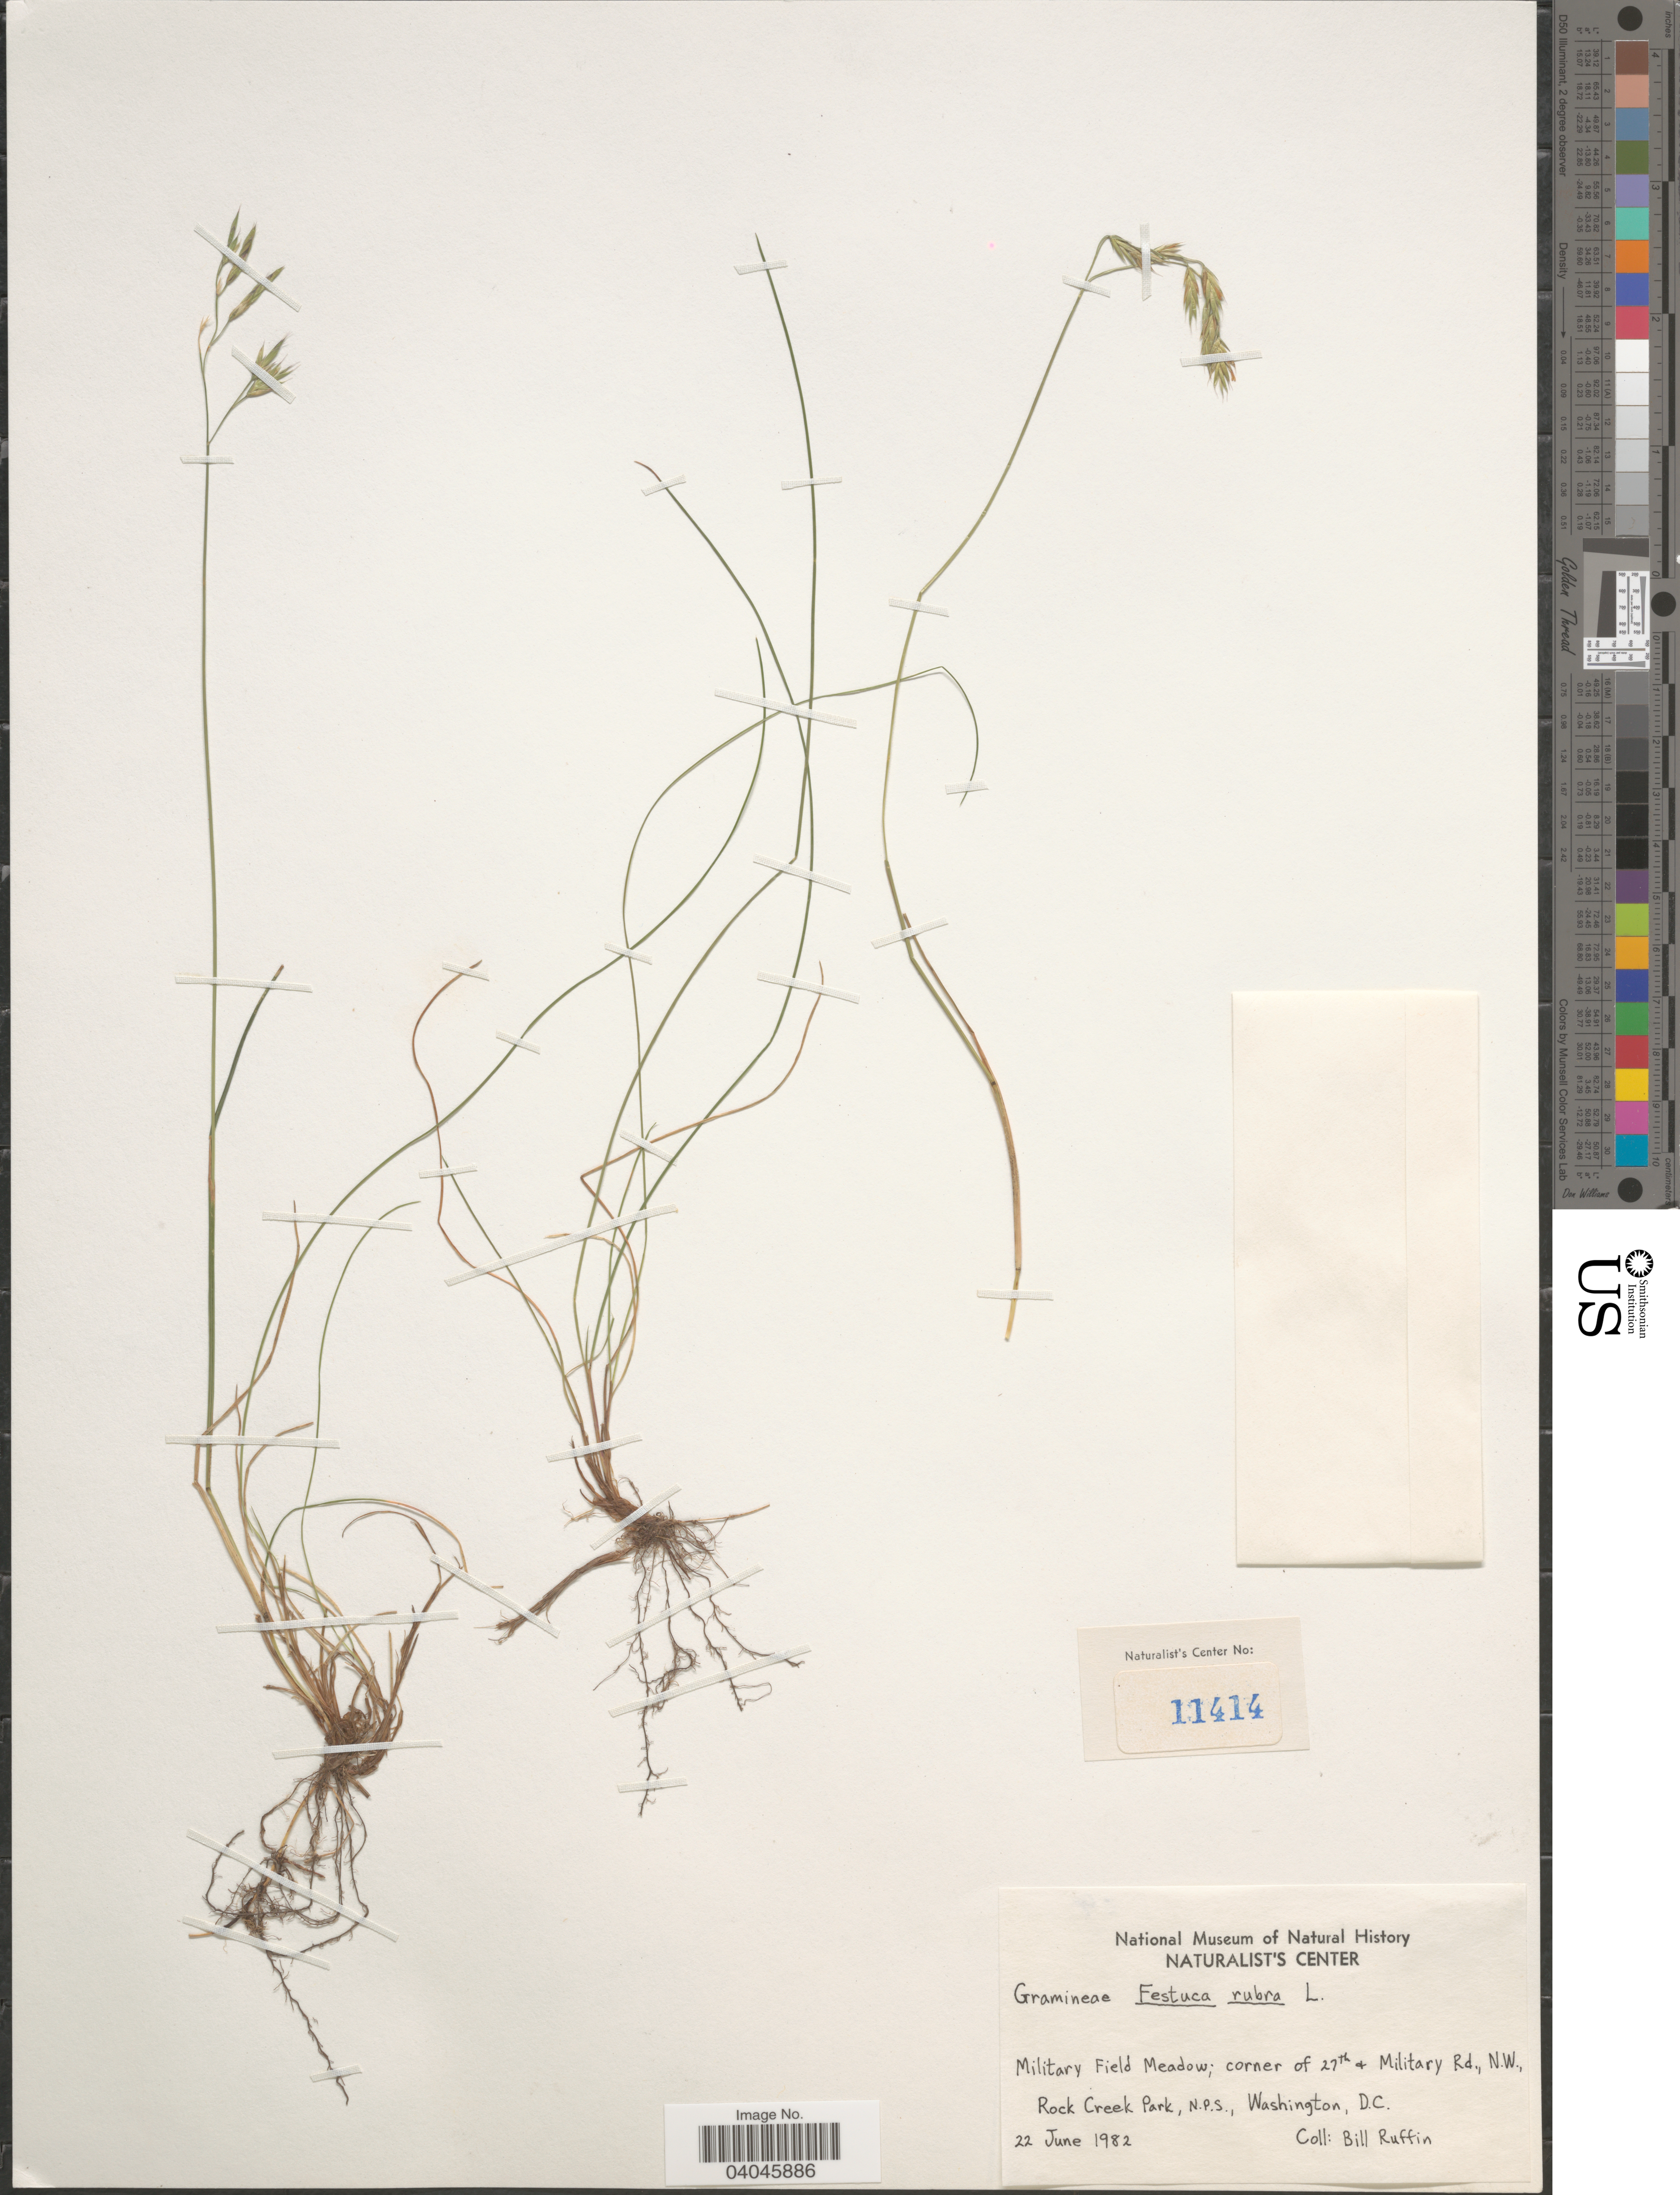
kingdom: Plantae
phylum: Tracheophyta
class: Liliopsida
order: Poales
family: Poaceae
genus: Festuca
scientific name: Festuca rubra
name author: L.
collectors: B. Ruffin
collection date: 1982-06-22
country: United States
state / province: District of Columbia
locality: Military Field Meadow; corner of 27th + Military Rd, N.W., Rock Creek Park, N.P.S., Washington D.C.